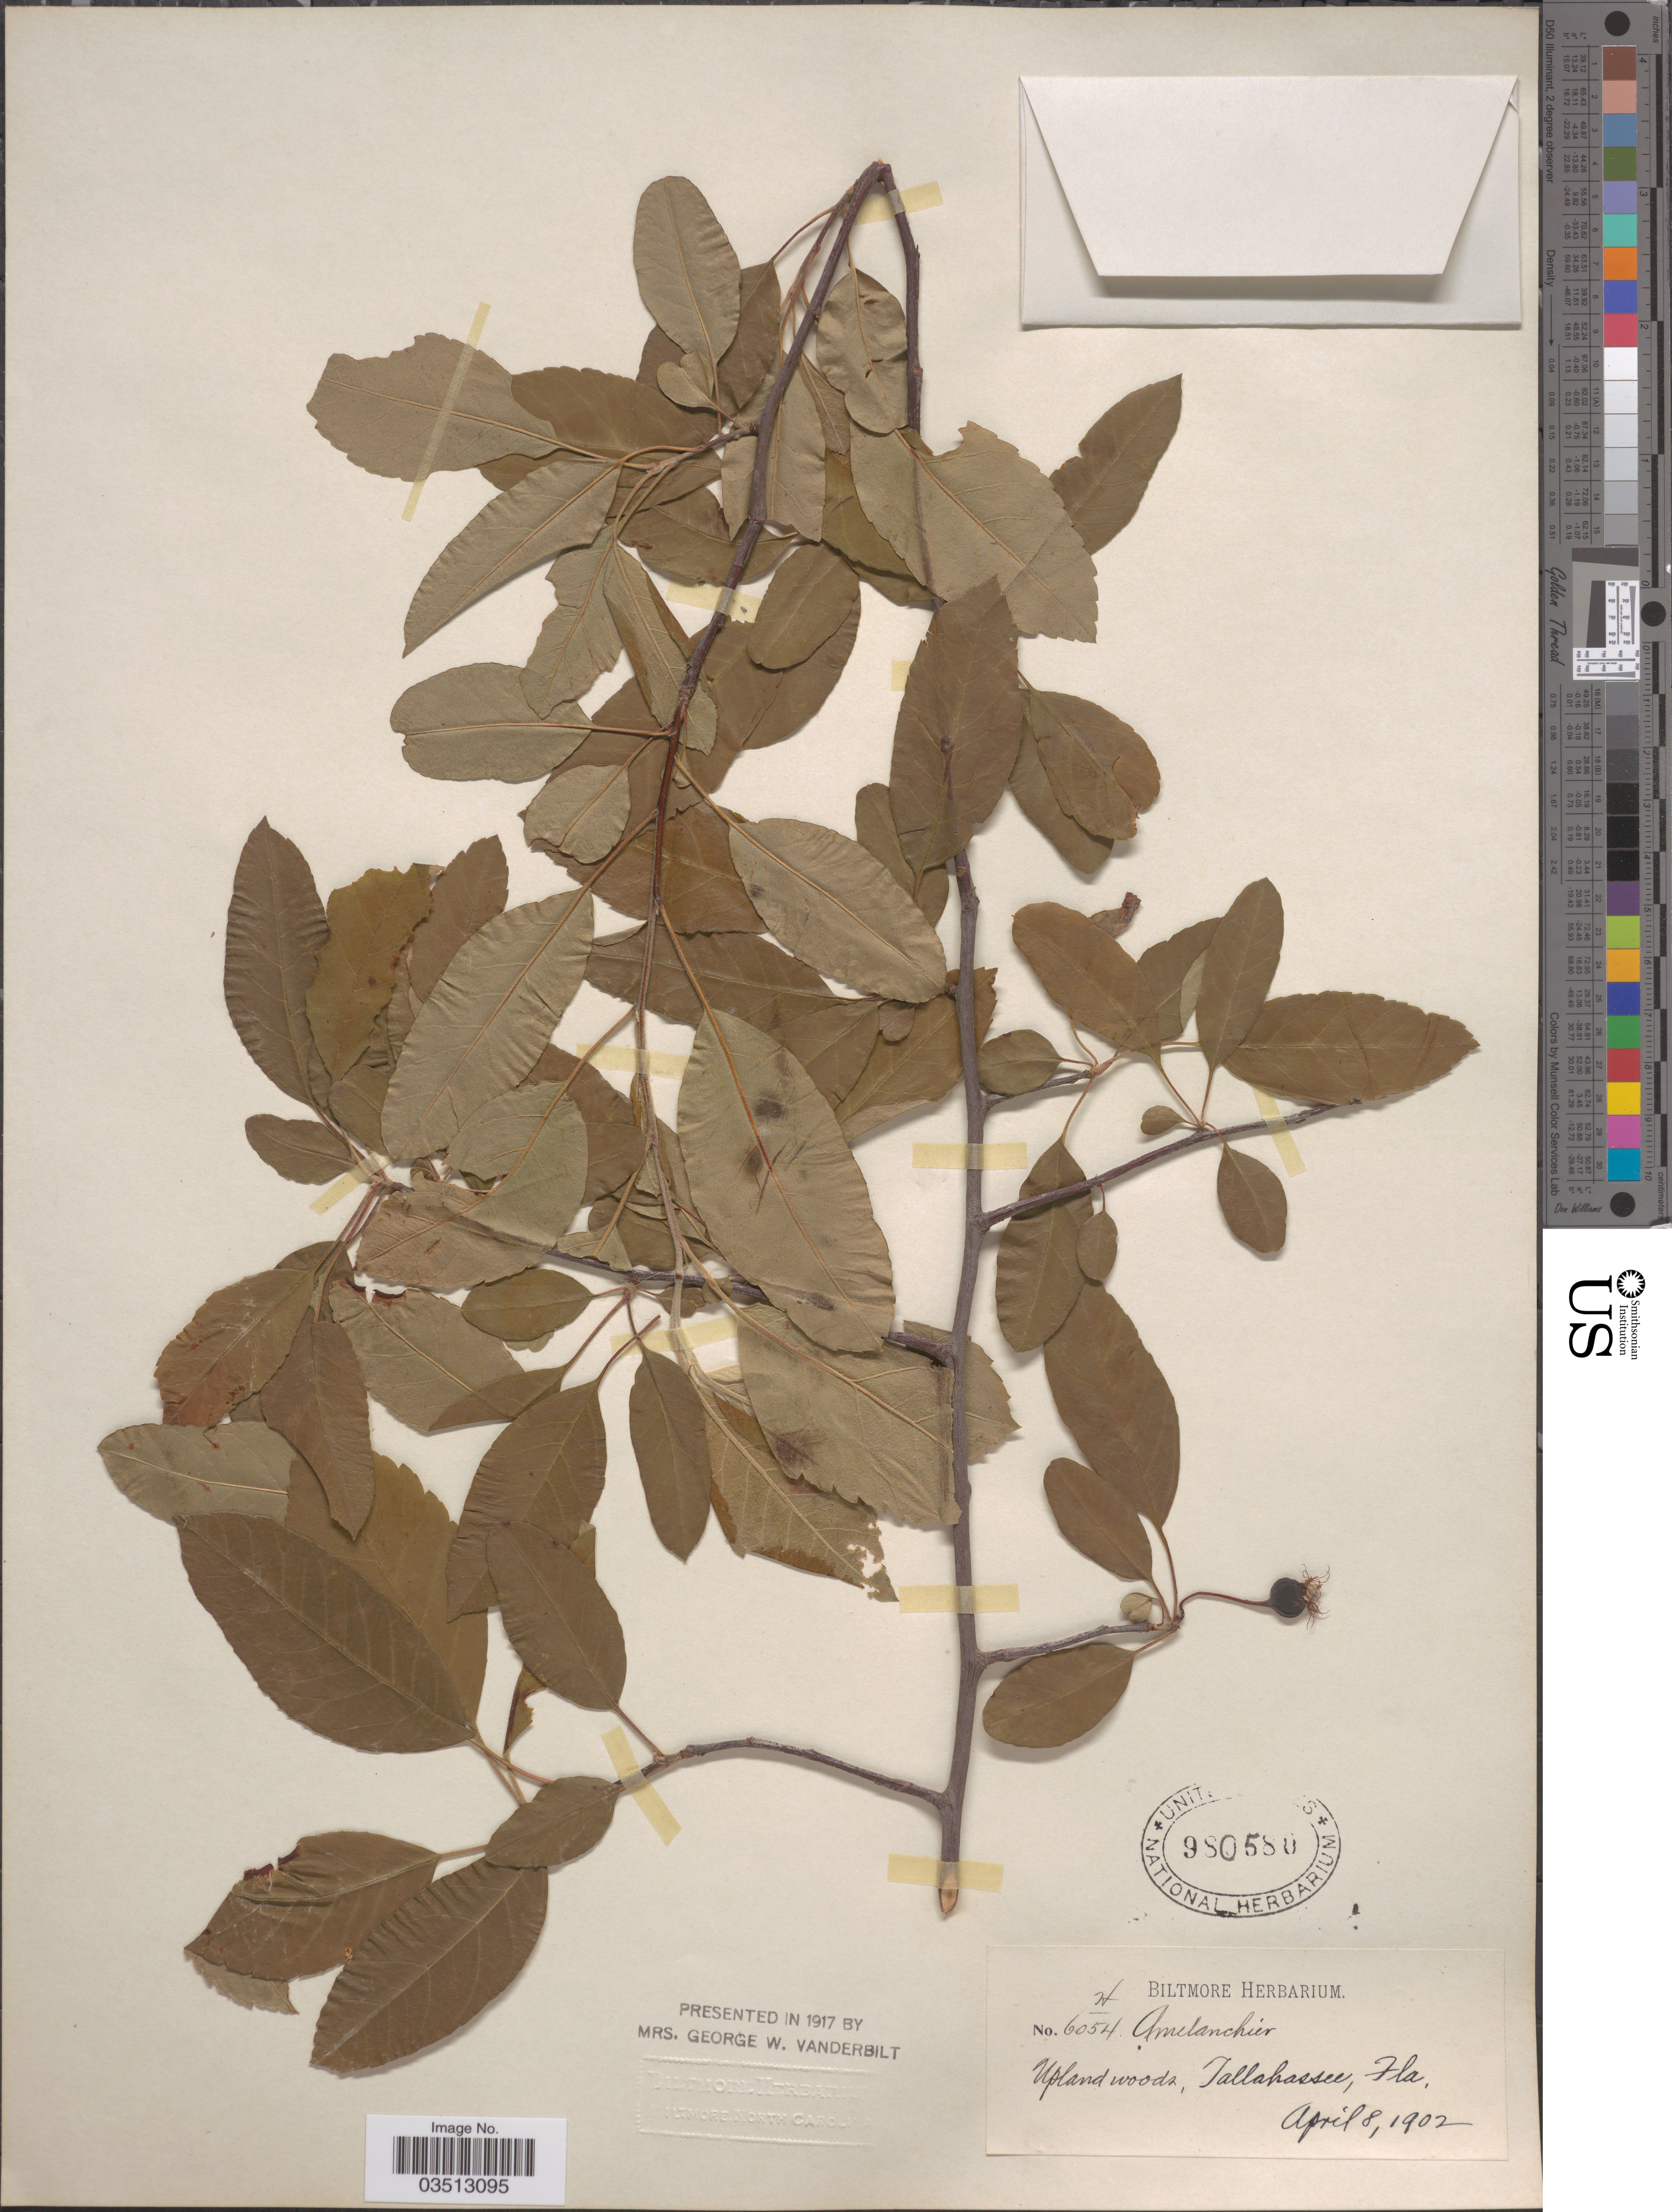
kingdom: Plantae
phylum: Tracheophyta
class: Magnoliopsida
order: Rosales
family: Rosaceae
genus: Amelanchier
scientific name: Amelanchier sp.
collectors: ex herb. Biltmore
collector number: H/6054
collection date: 1902-04-08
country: United States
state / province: Florida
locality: Uplands woods, Tallahassee.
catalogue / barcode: US 980580